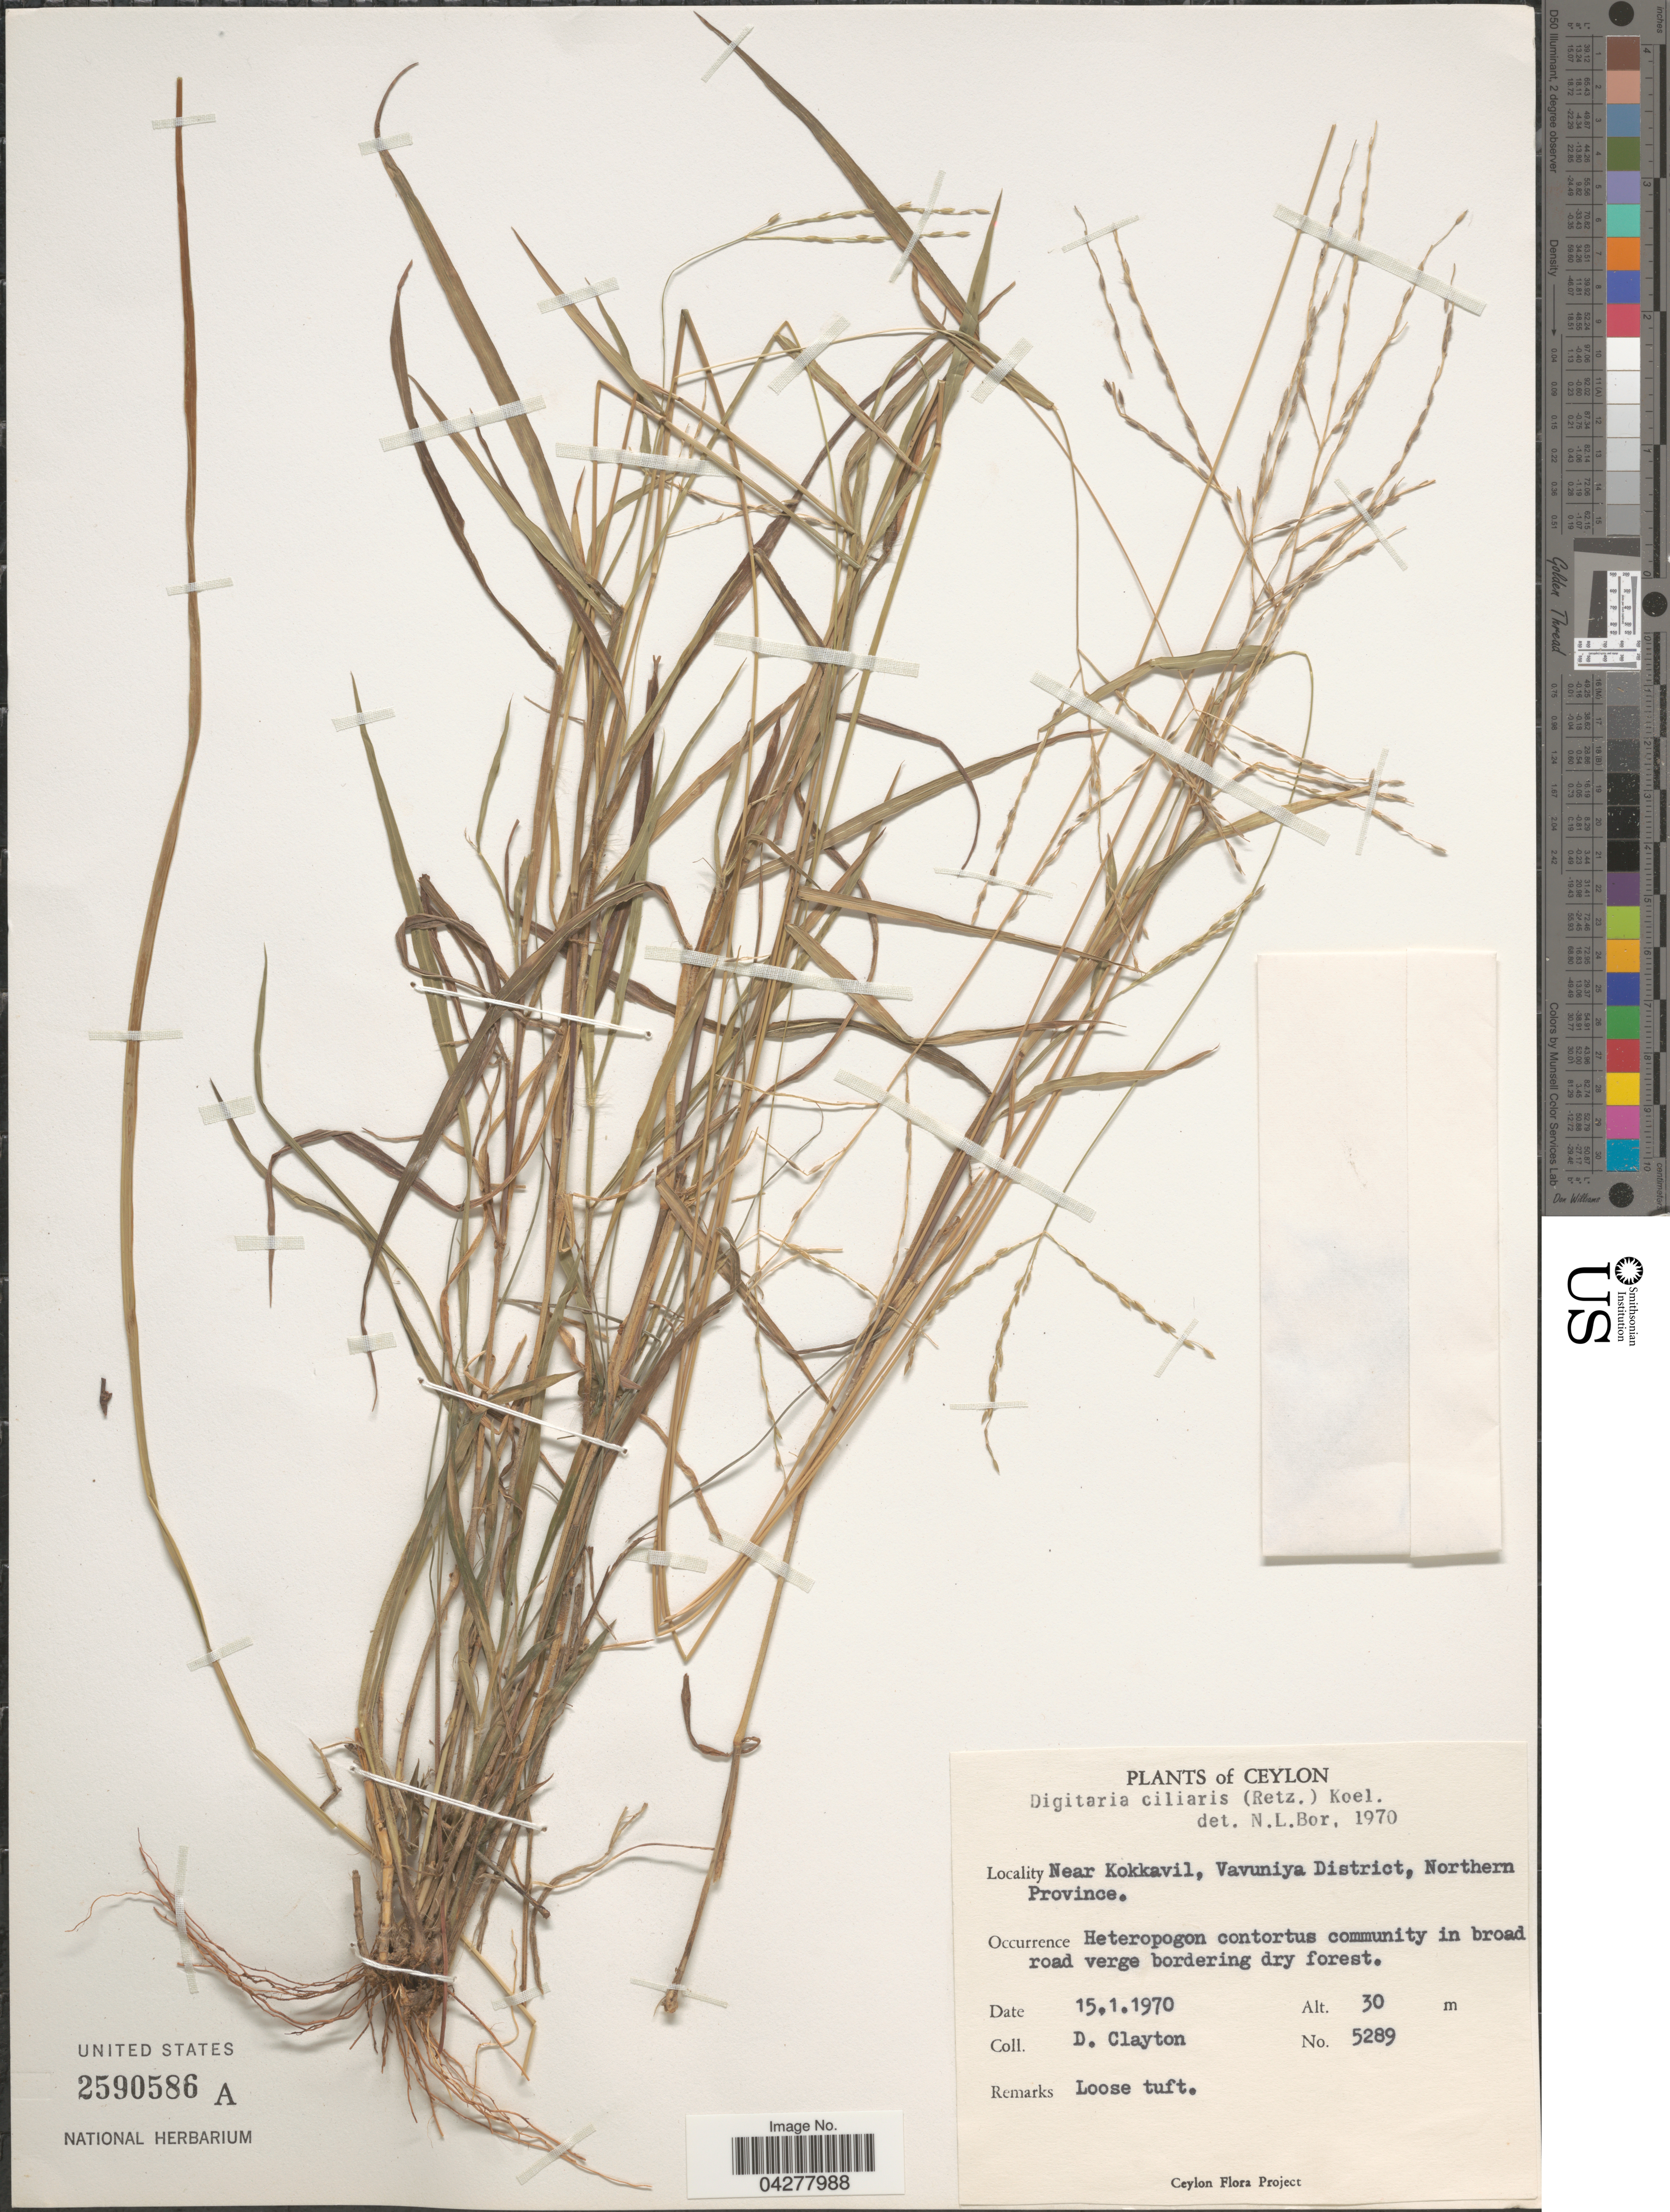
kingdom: Plantae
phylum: Tracheophyta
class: Liliopsida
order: Poales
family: Poaceae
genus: Digitaria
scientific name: Digitaria ciliaris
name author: (Retz.) Koeler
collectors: D. Clayton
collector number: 5289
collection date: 1970-01-15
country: Sri Lanka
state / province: Northern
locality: Ceylon. Near Kokkavil, Vavuniya District.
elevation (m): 30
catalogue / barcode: US 2590586A